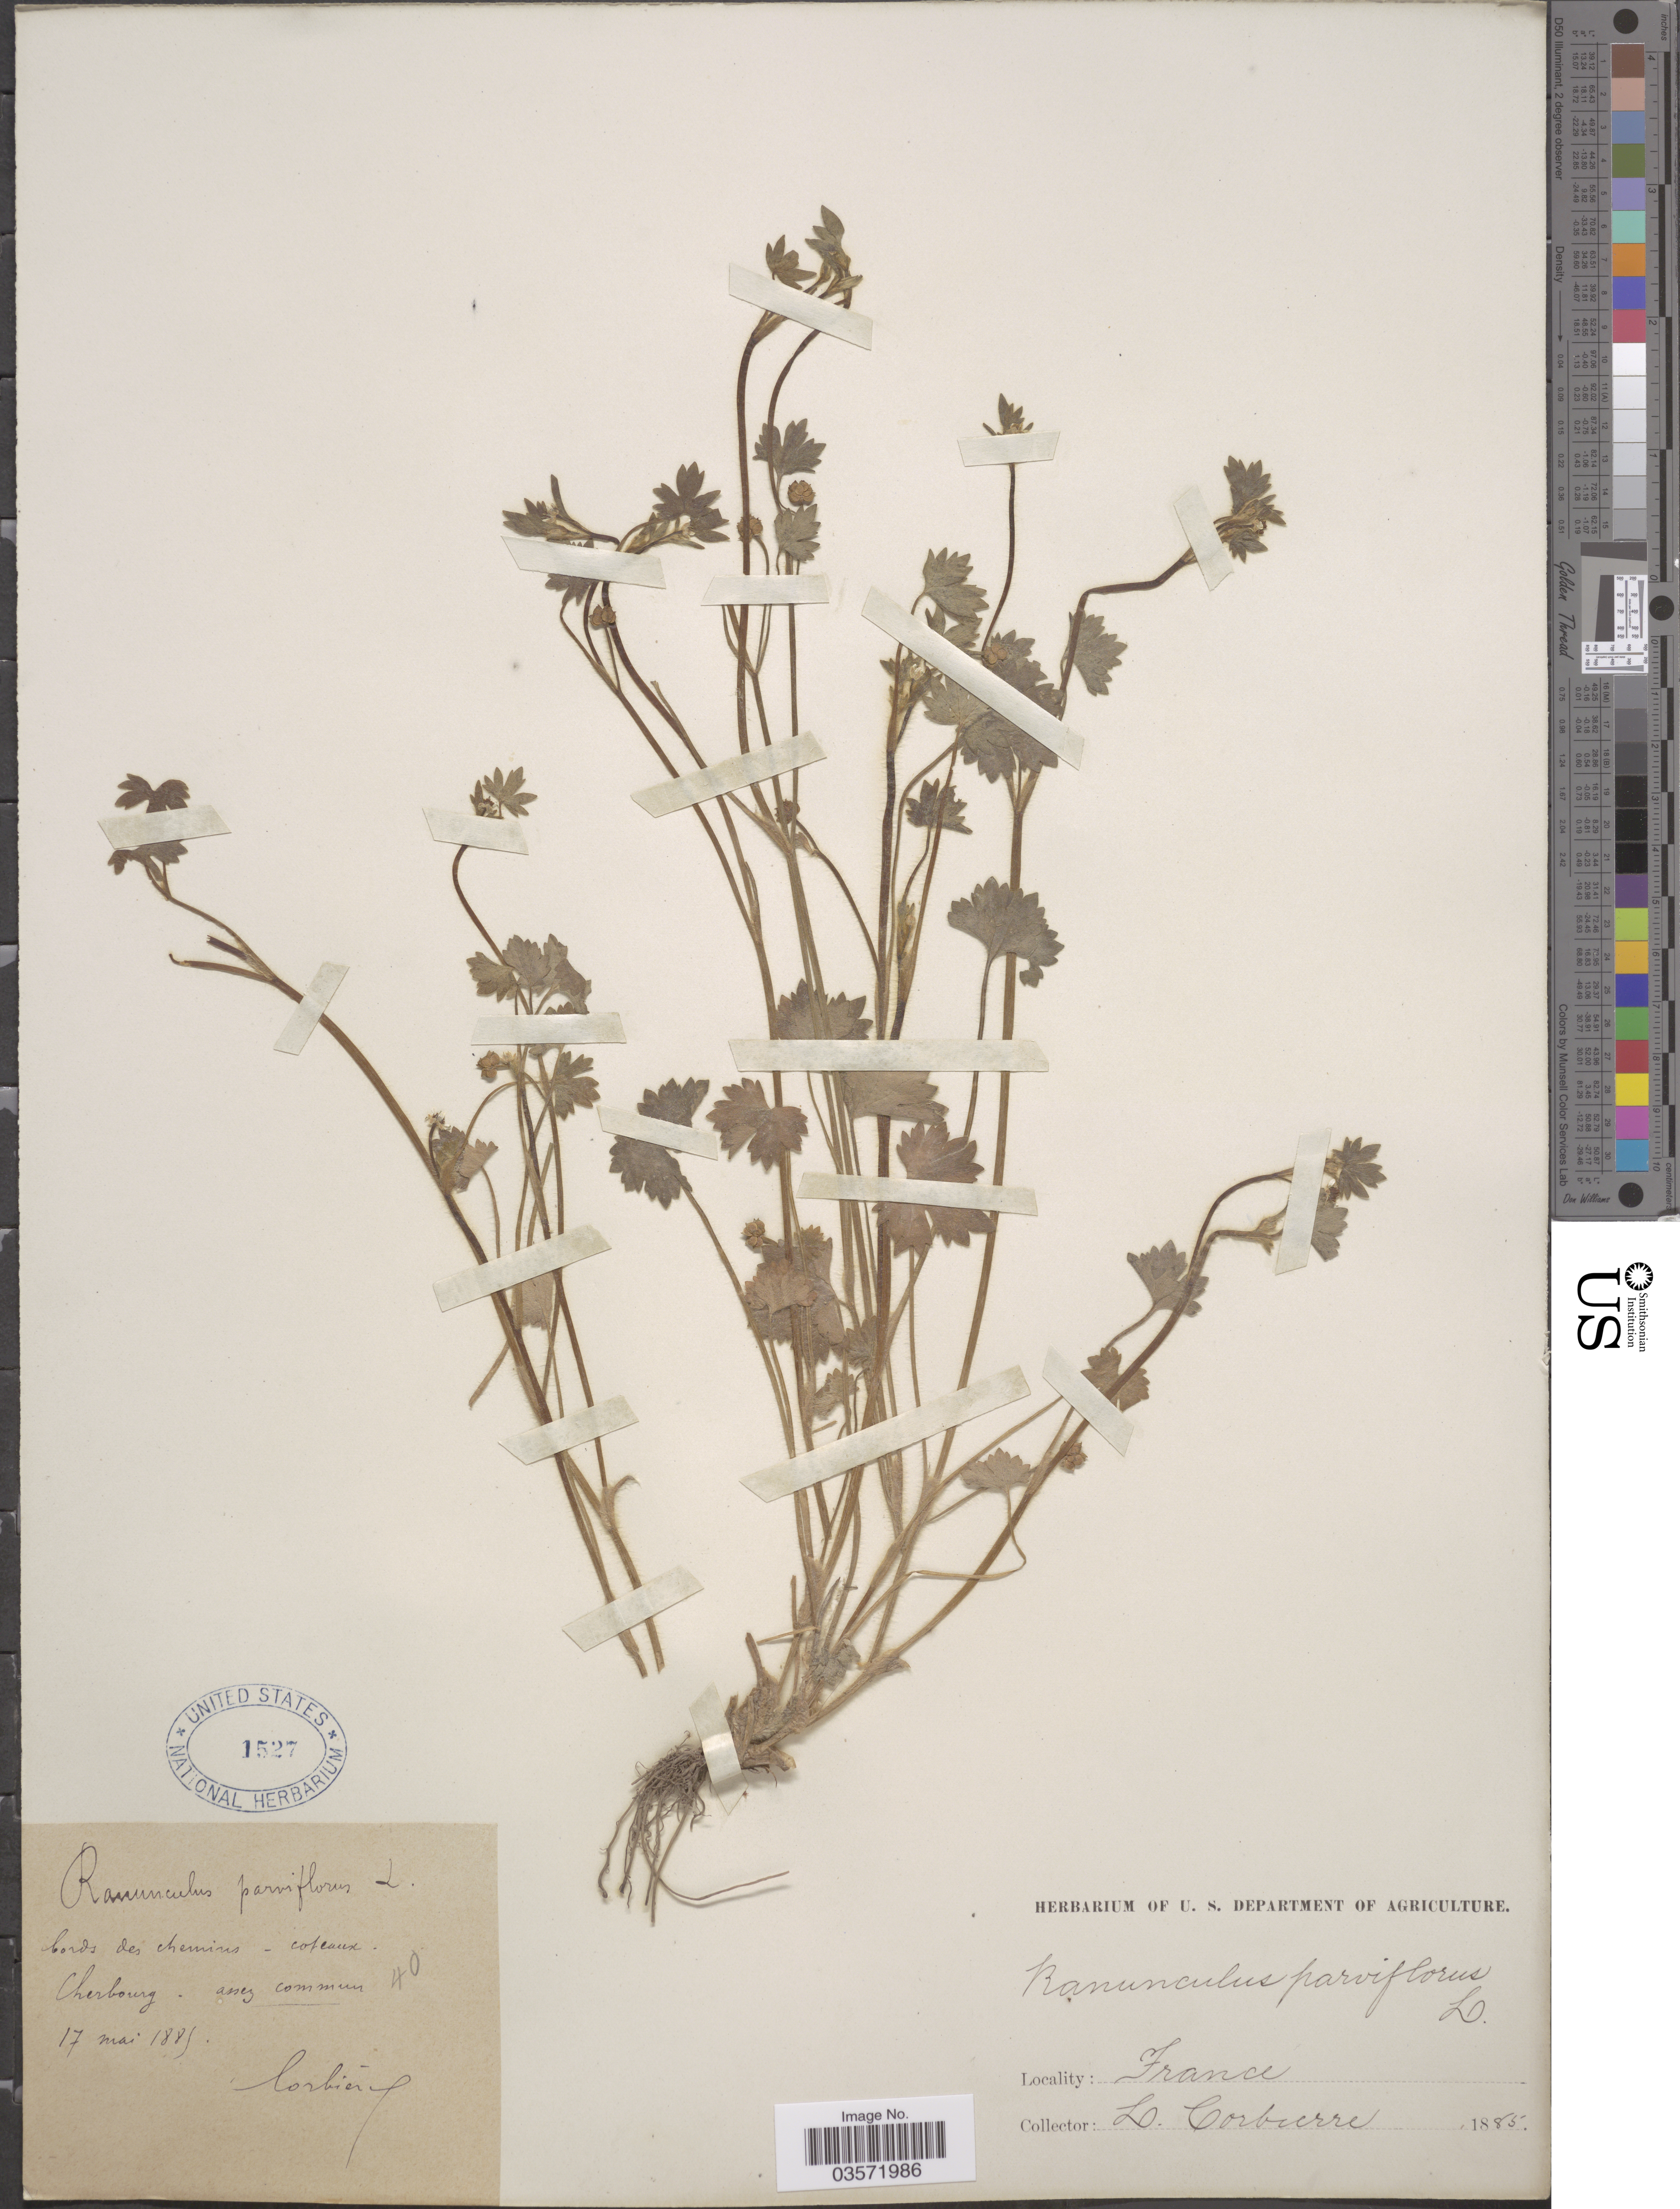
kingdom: Plantae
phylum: Tracheophyta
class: Magnoliopsida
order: Ranunculales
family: Ranunculaceae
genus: Ranunculus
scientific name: Ranunculus parviflorus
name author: L.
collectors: L. Corbierre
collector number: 40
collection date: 1885-05-17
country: France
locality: Bords des chemins - coteaux - Cherbourg.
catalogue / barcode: US 1527